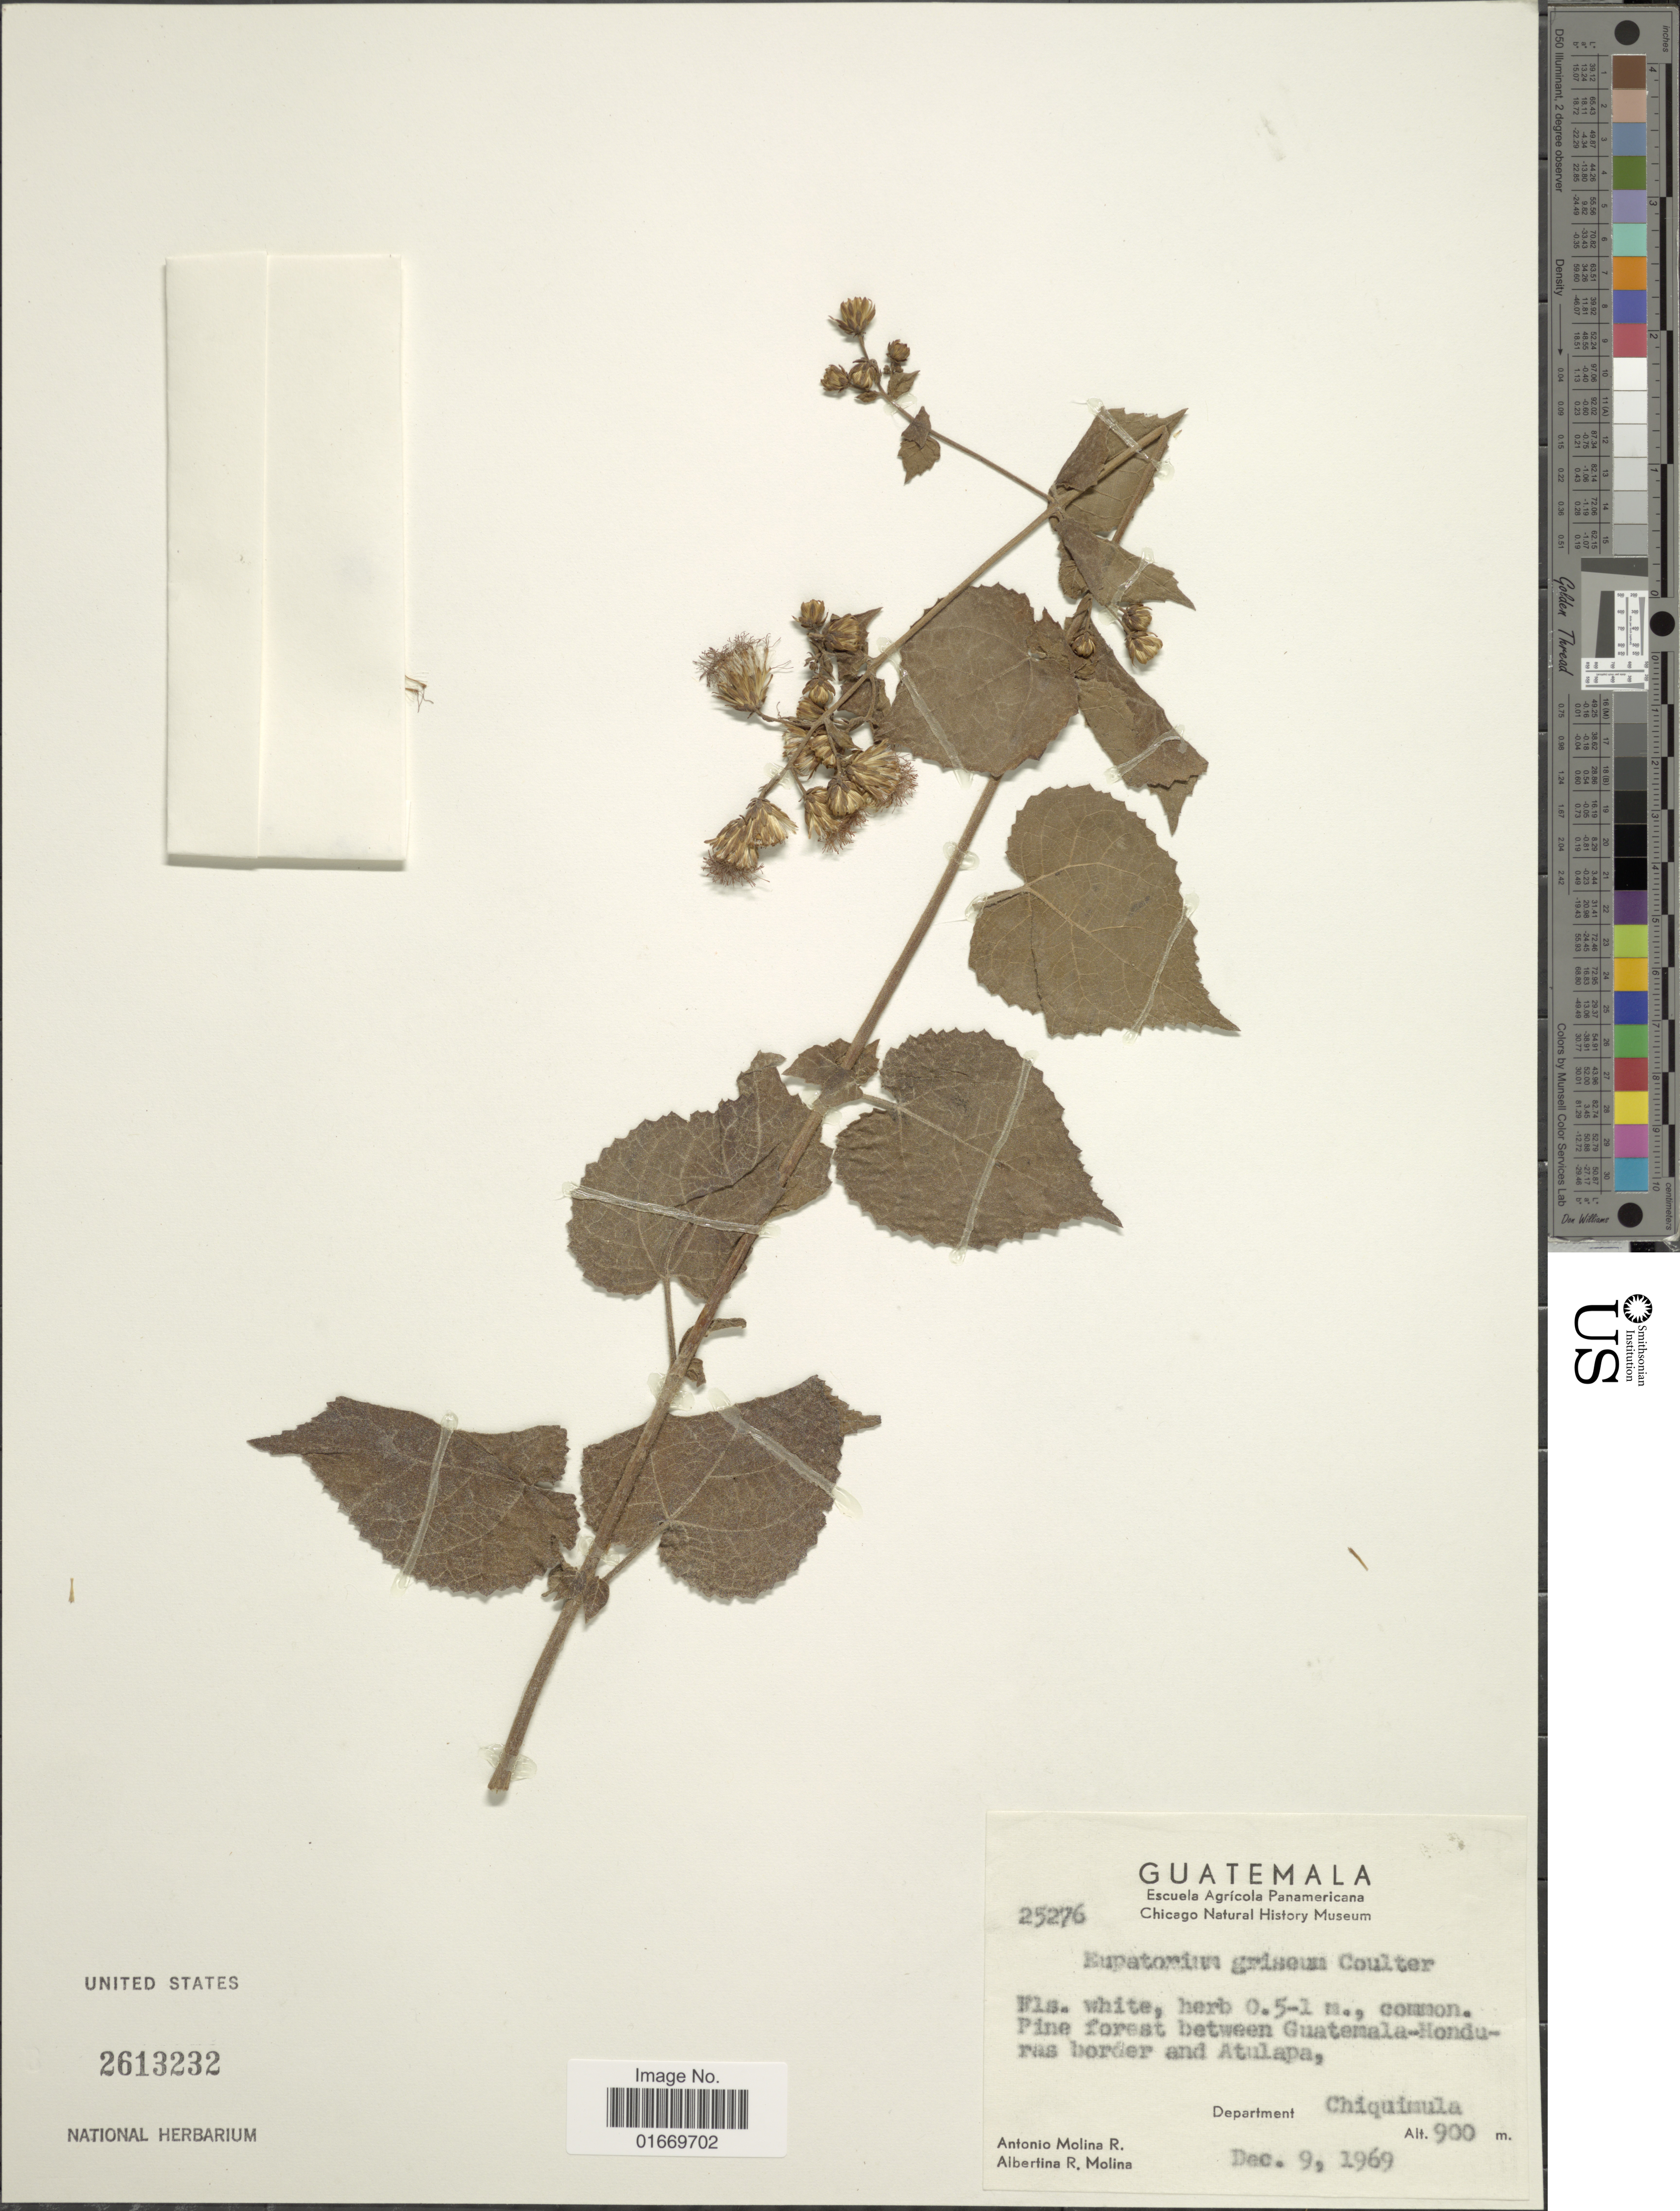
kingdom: Plantae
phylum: Tracheophyta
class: Magnoliopsida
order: Asterales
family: Asteraceae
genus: Peteravenia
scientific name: Peteravenia grisea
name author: (J.M. Coult.) R.M. King & H. Rob.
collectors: A. Molina R. & A. R. Molina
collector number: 25276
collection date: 1969-12-09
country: Guatemala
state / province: Chiquimula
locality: Guatemala. Pine forest between Guatemala-Honduras border and Atulapa, Department Chiquimula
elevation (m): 900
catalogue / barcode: US 2613232